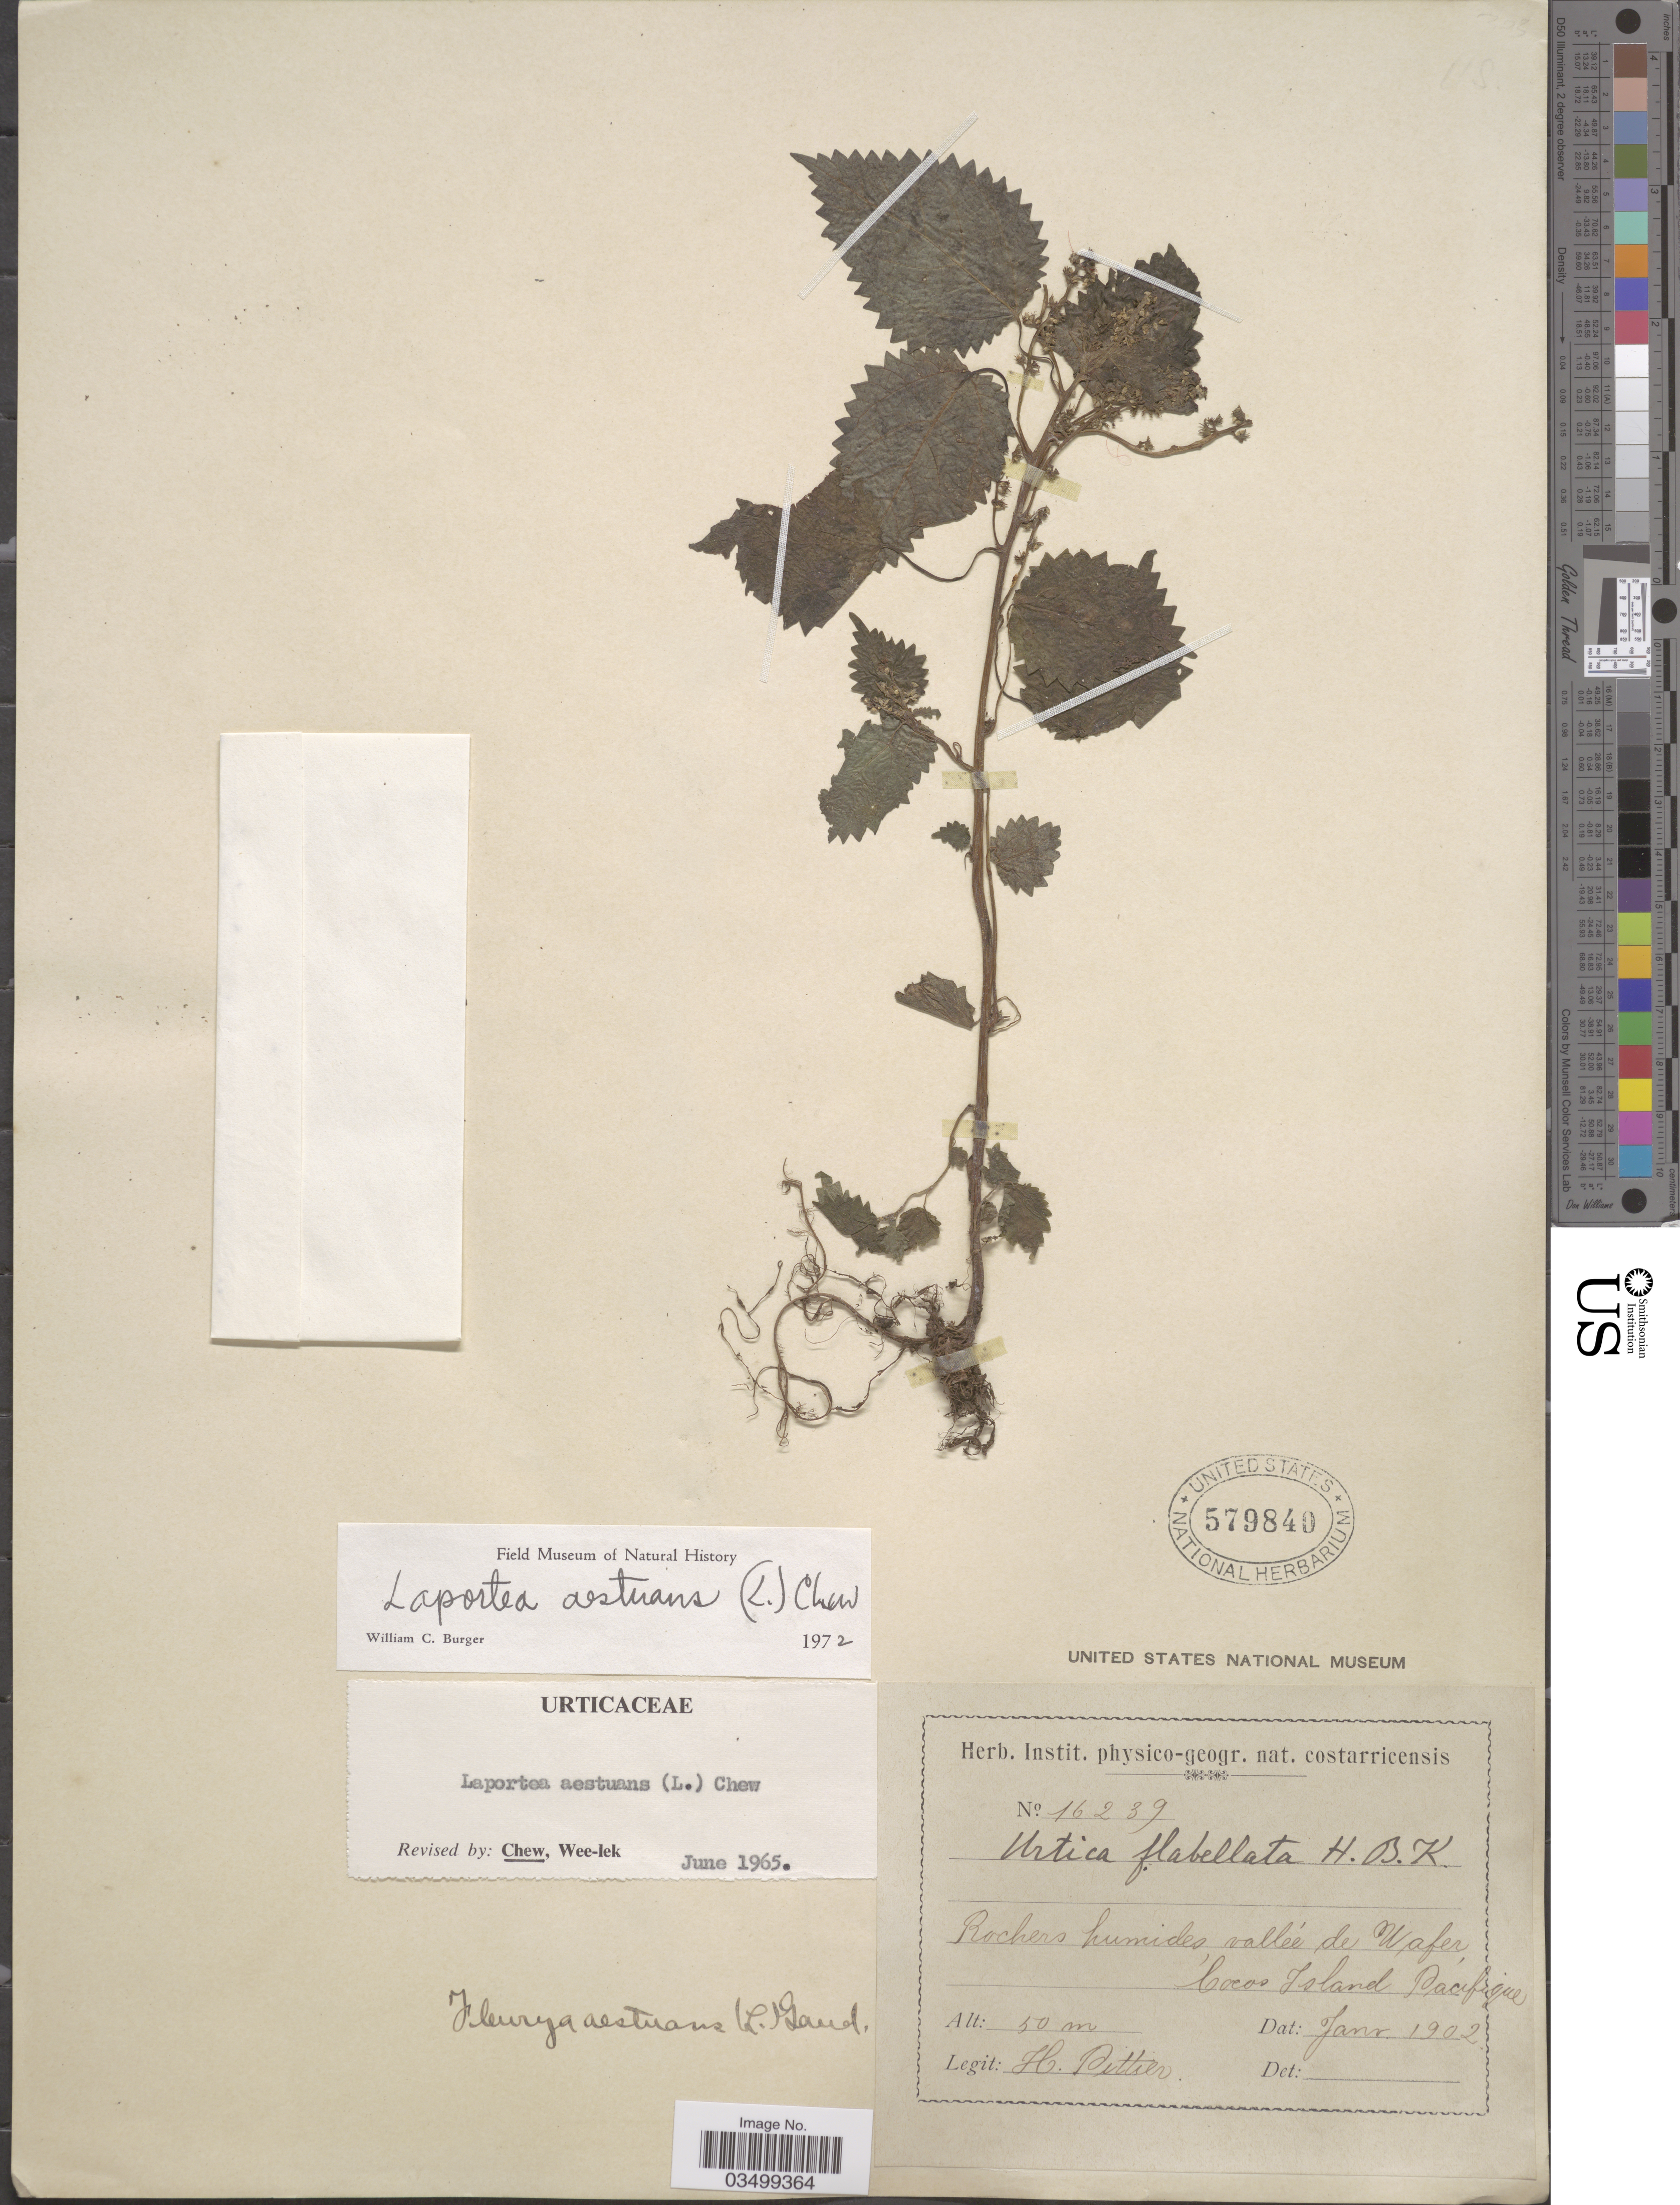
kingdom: Plantae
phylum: Tracheophyta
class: Magnoliopsida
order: Rosales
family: Urticaceae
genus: Laportea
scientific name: Laportea aestuans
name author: (L.) Chew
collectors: H. F. Pittier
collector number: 16239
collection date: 1902-01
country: Costa Rica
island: Cocos Island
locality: Rochers humides valleé de Wafer. Cocos Island Pacifique.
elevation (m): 50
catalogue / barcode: US 579840